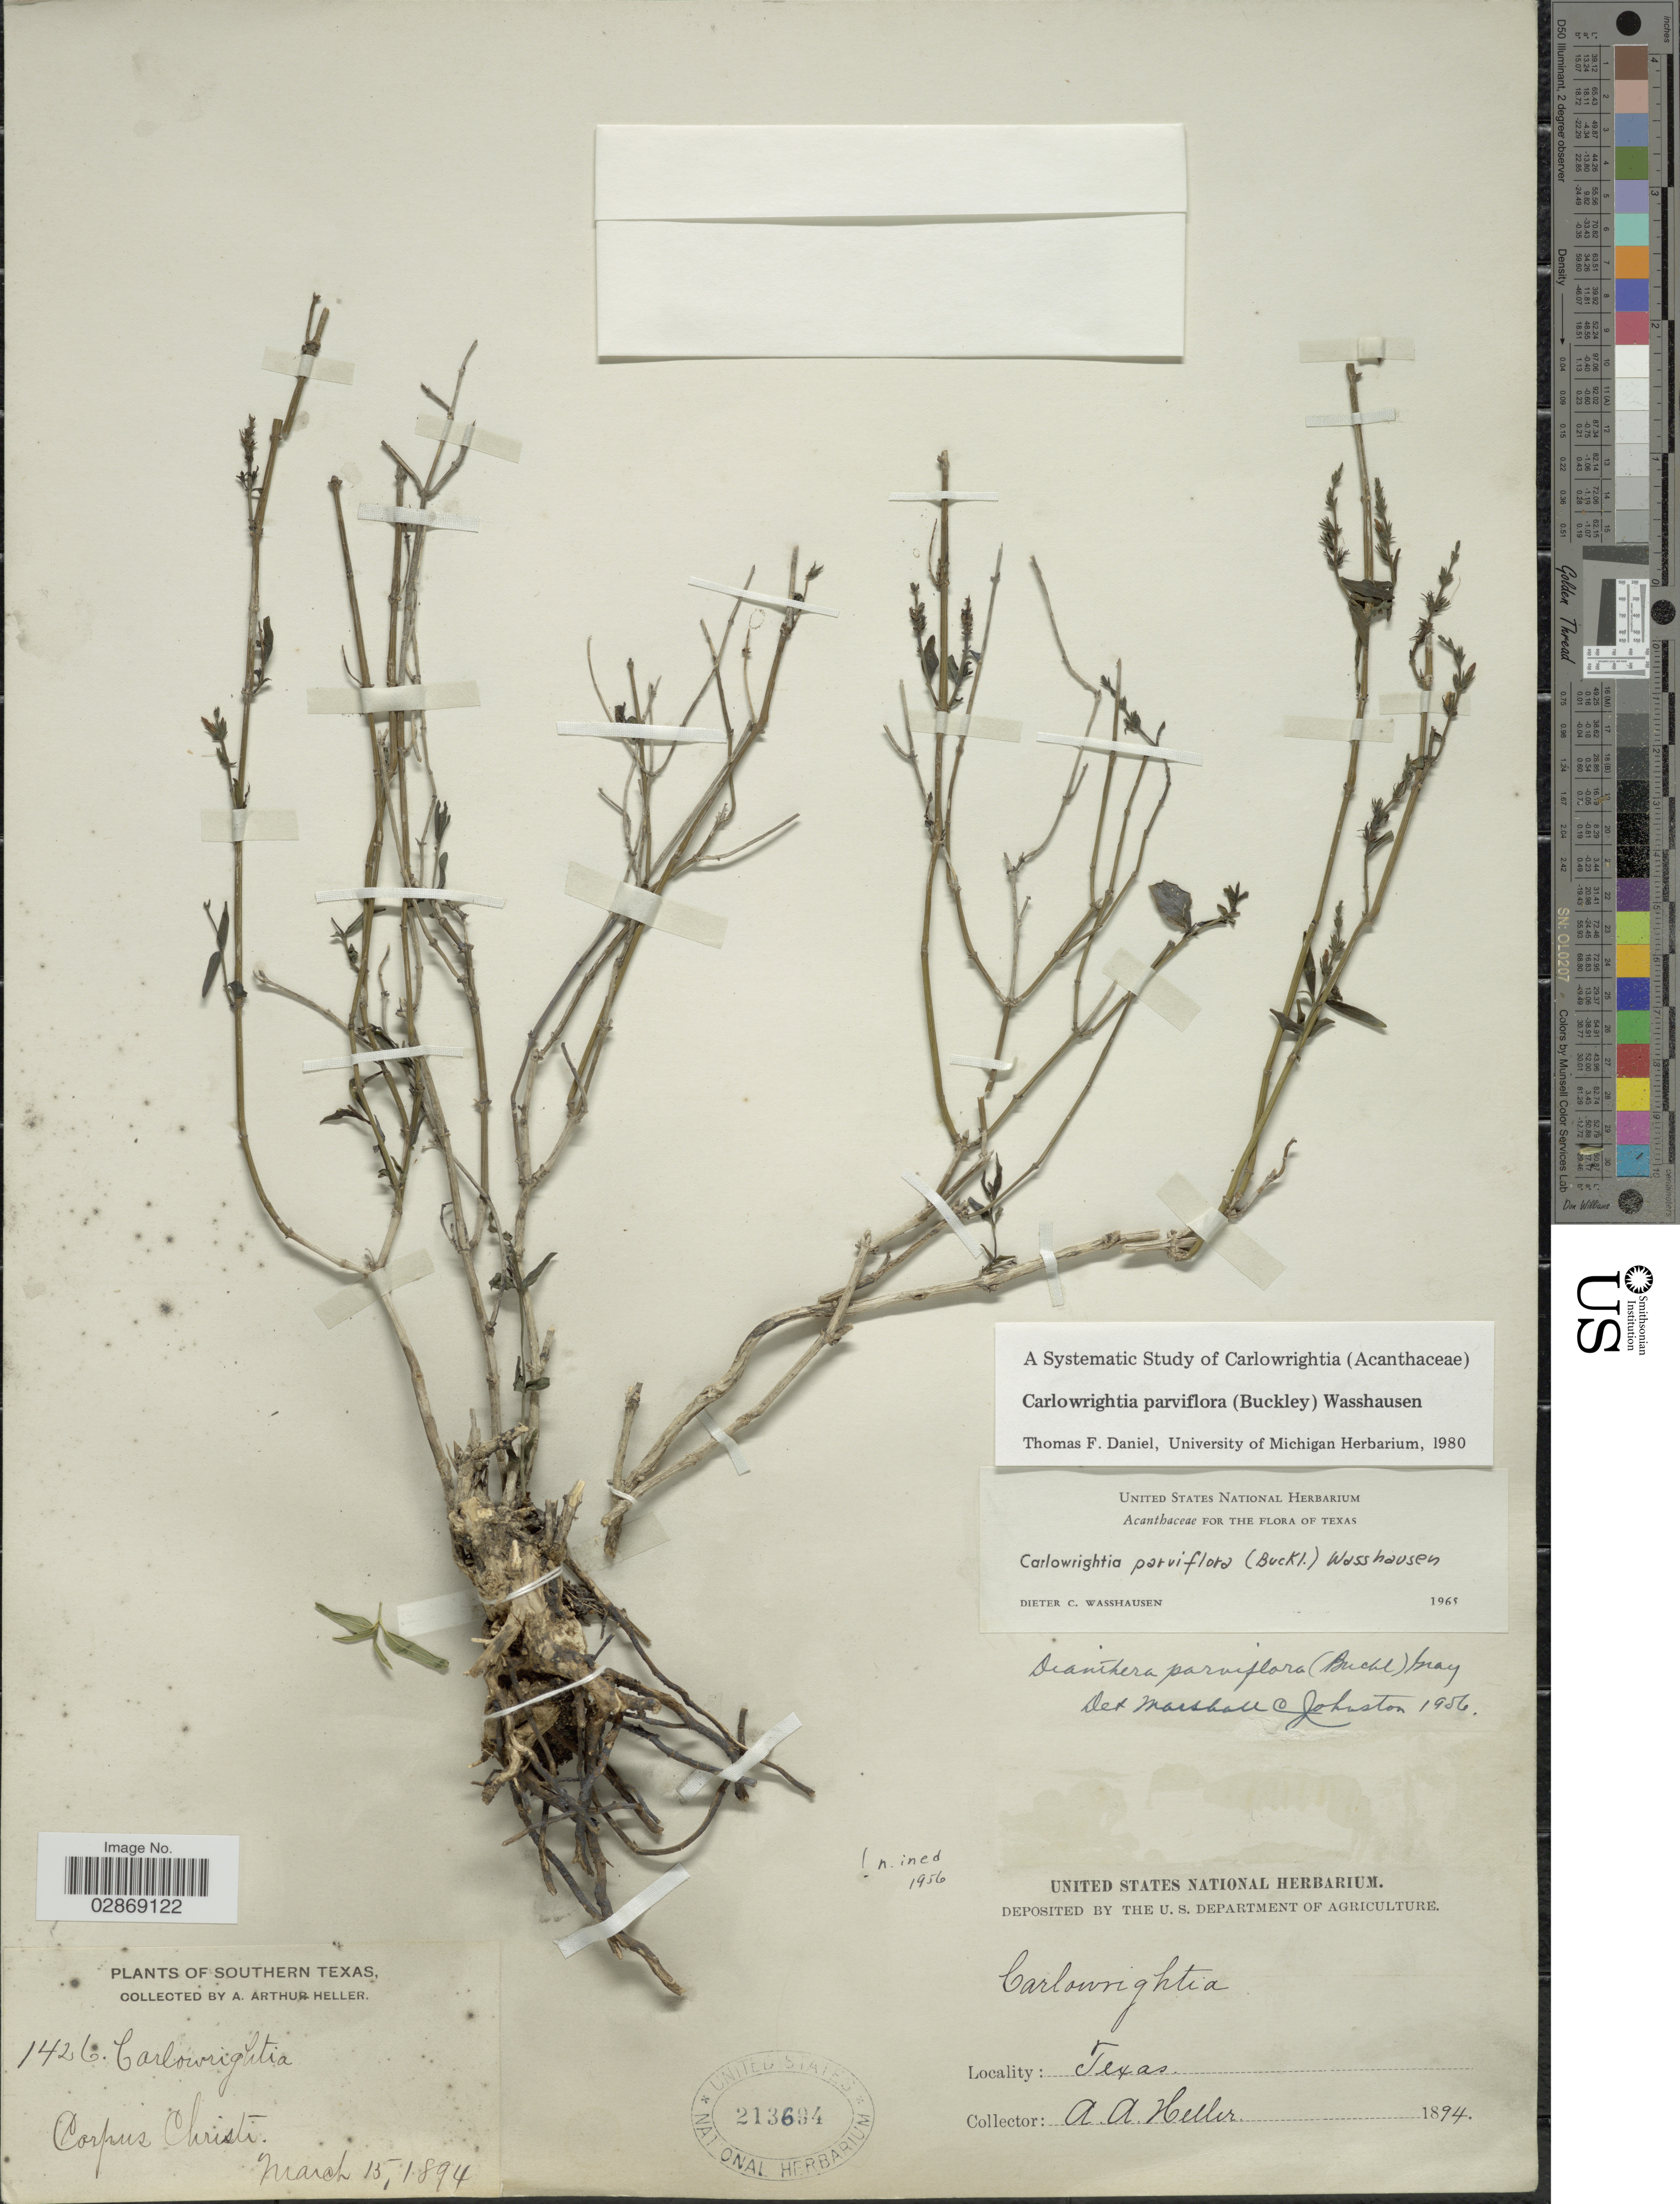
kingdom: Plantae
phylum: Tracheophyta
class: Magnoliopsida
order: Lamiales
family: Acanthaceae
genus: Carlowrightia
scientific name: Carlowrightia parvifolia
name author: Brandegee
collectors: A. A. Heller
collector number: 1426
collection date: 1894-03-15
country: United States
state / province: Texas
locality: Southern Texas. Corpus Christi.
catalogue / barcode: US 213694